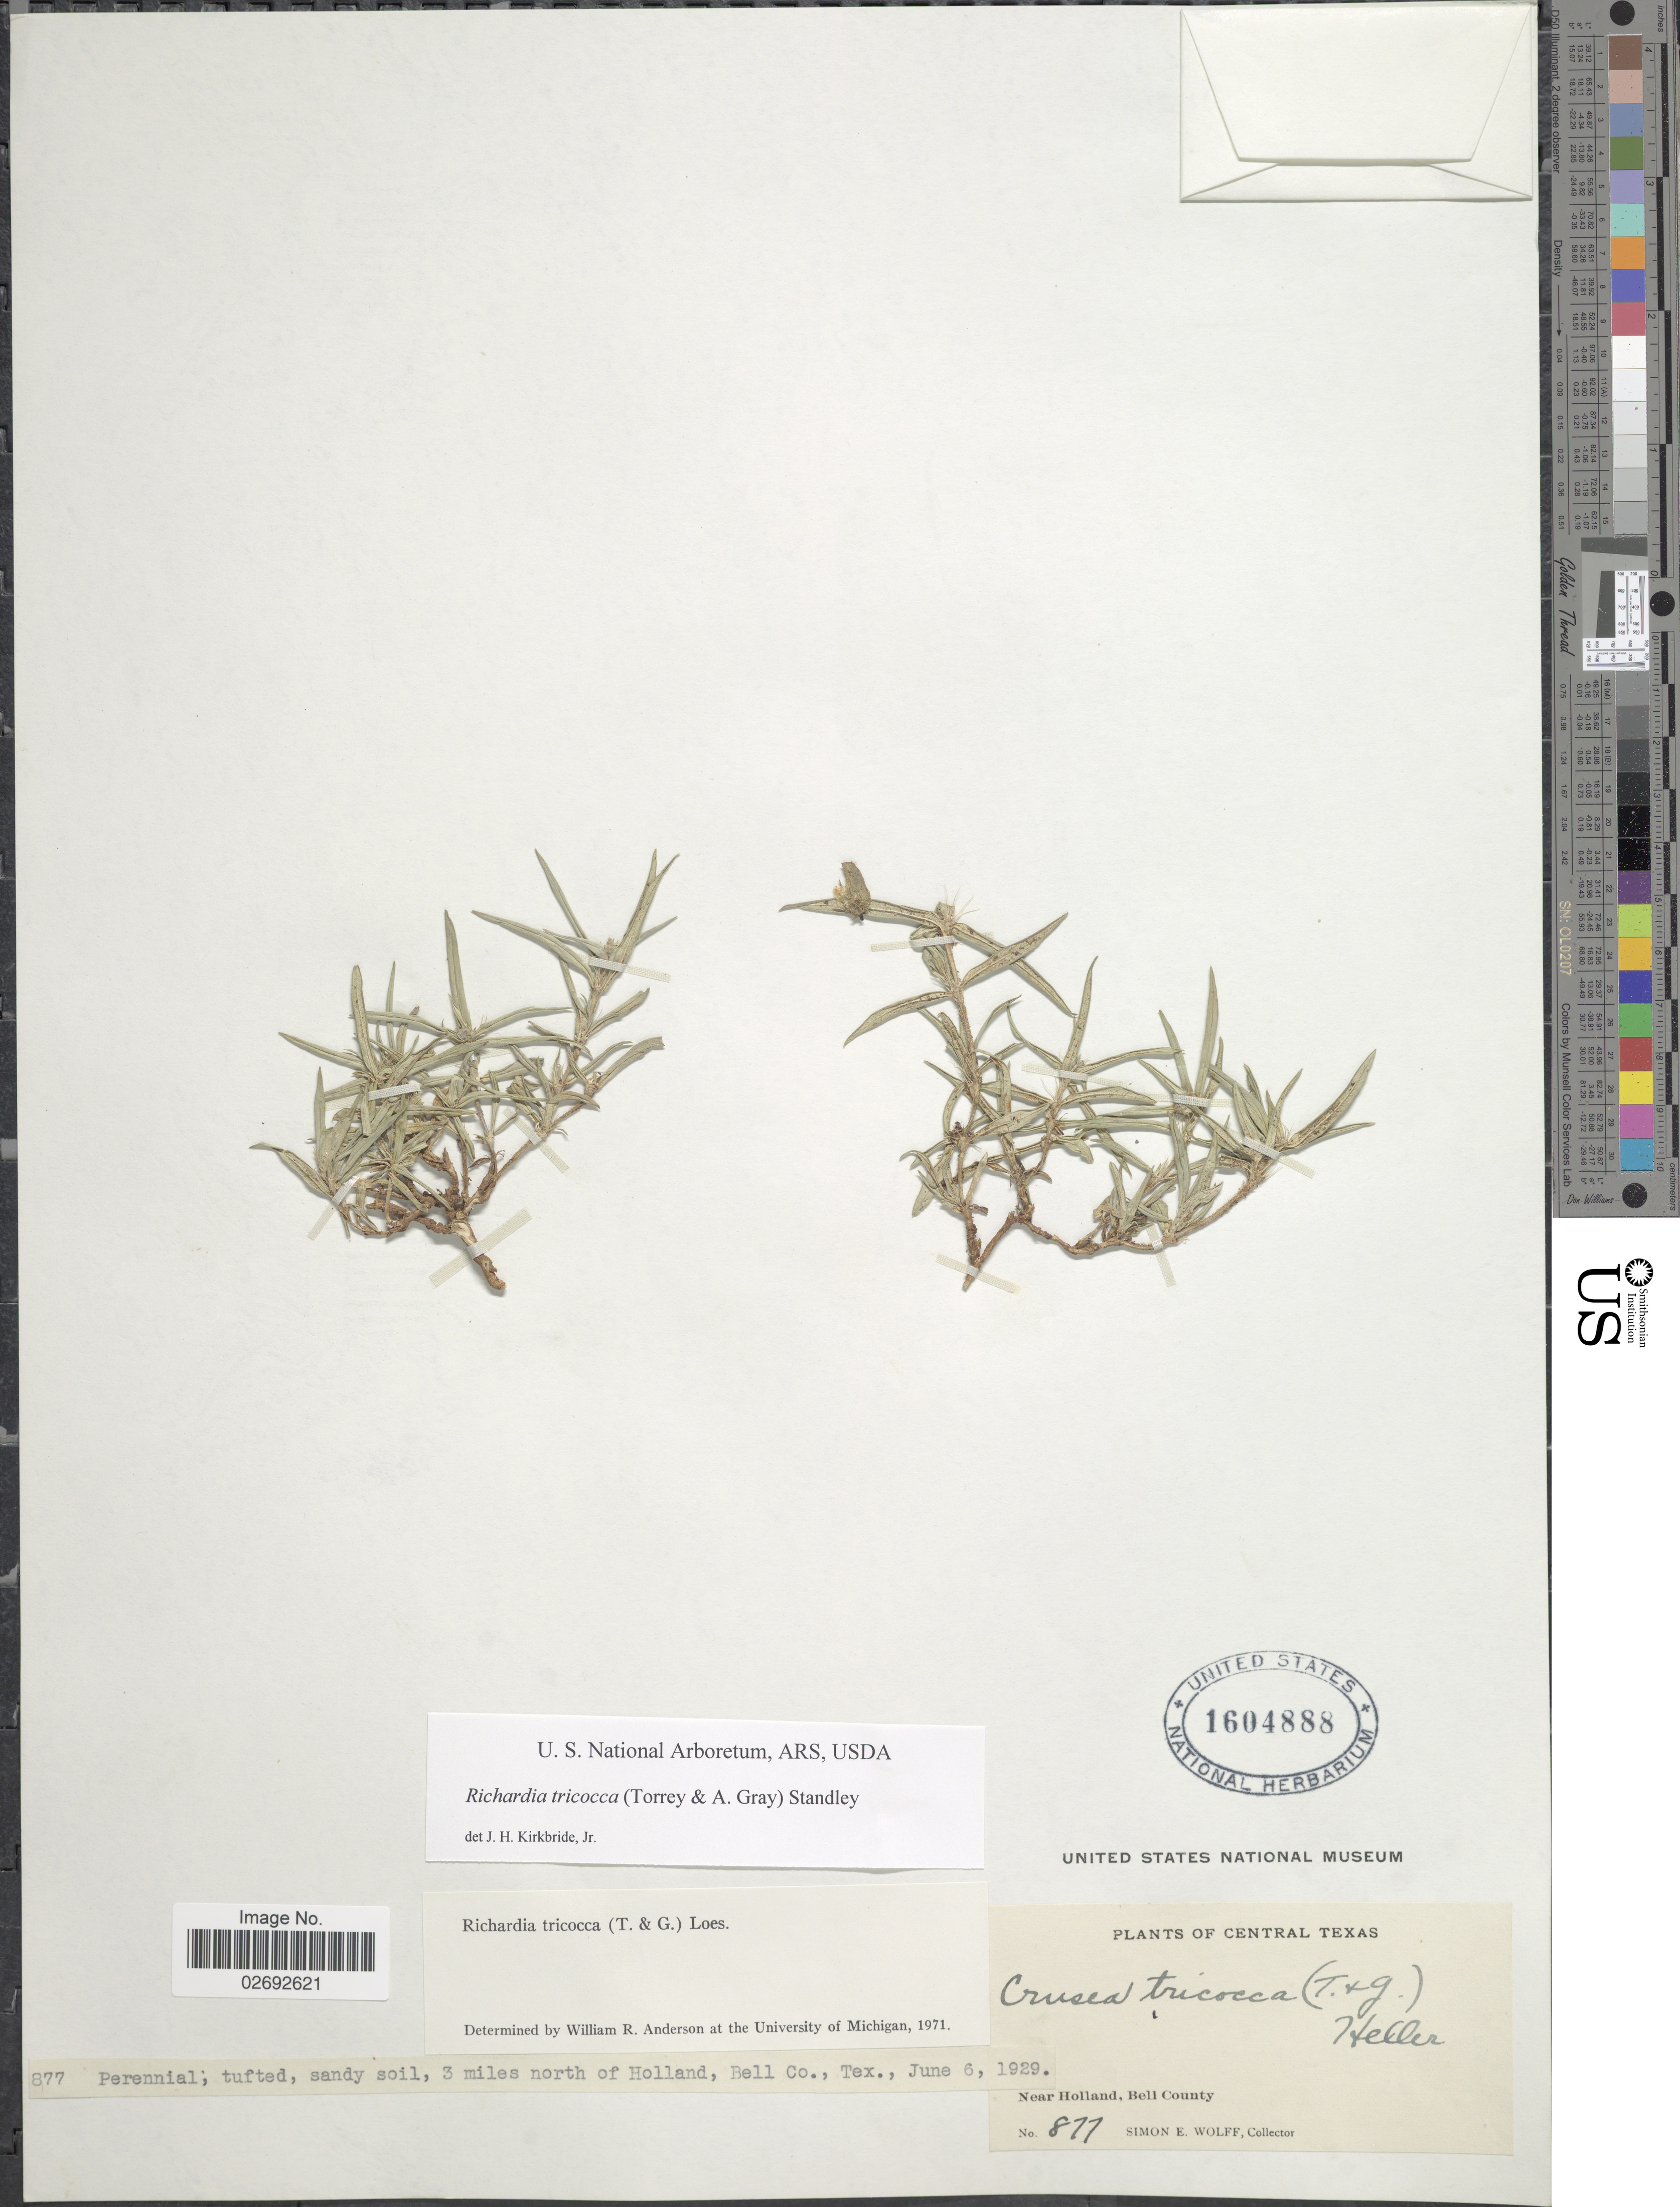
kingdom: Plantae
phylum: Tracheophyta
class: Magnoliopsida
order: Gentianales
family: Rubiaceae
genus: Richardia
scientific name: Richardia tricocca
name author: (Torr.) Standl.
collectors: S. E. Wolff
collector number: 877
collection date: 1929-06-06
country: United States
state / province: Texas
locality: Central Texas, Near Holland, Bell County, 3 miles north of Holland, Bell Co.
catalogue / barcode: US 1604888